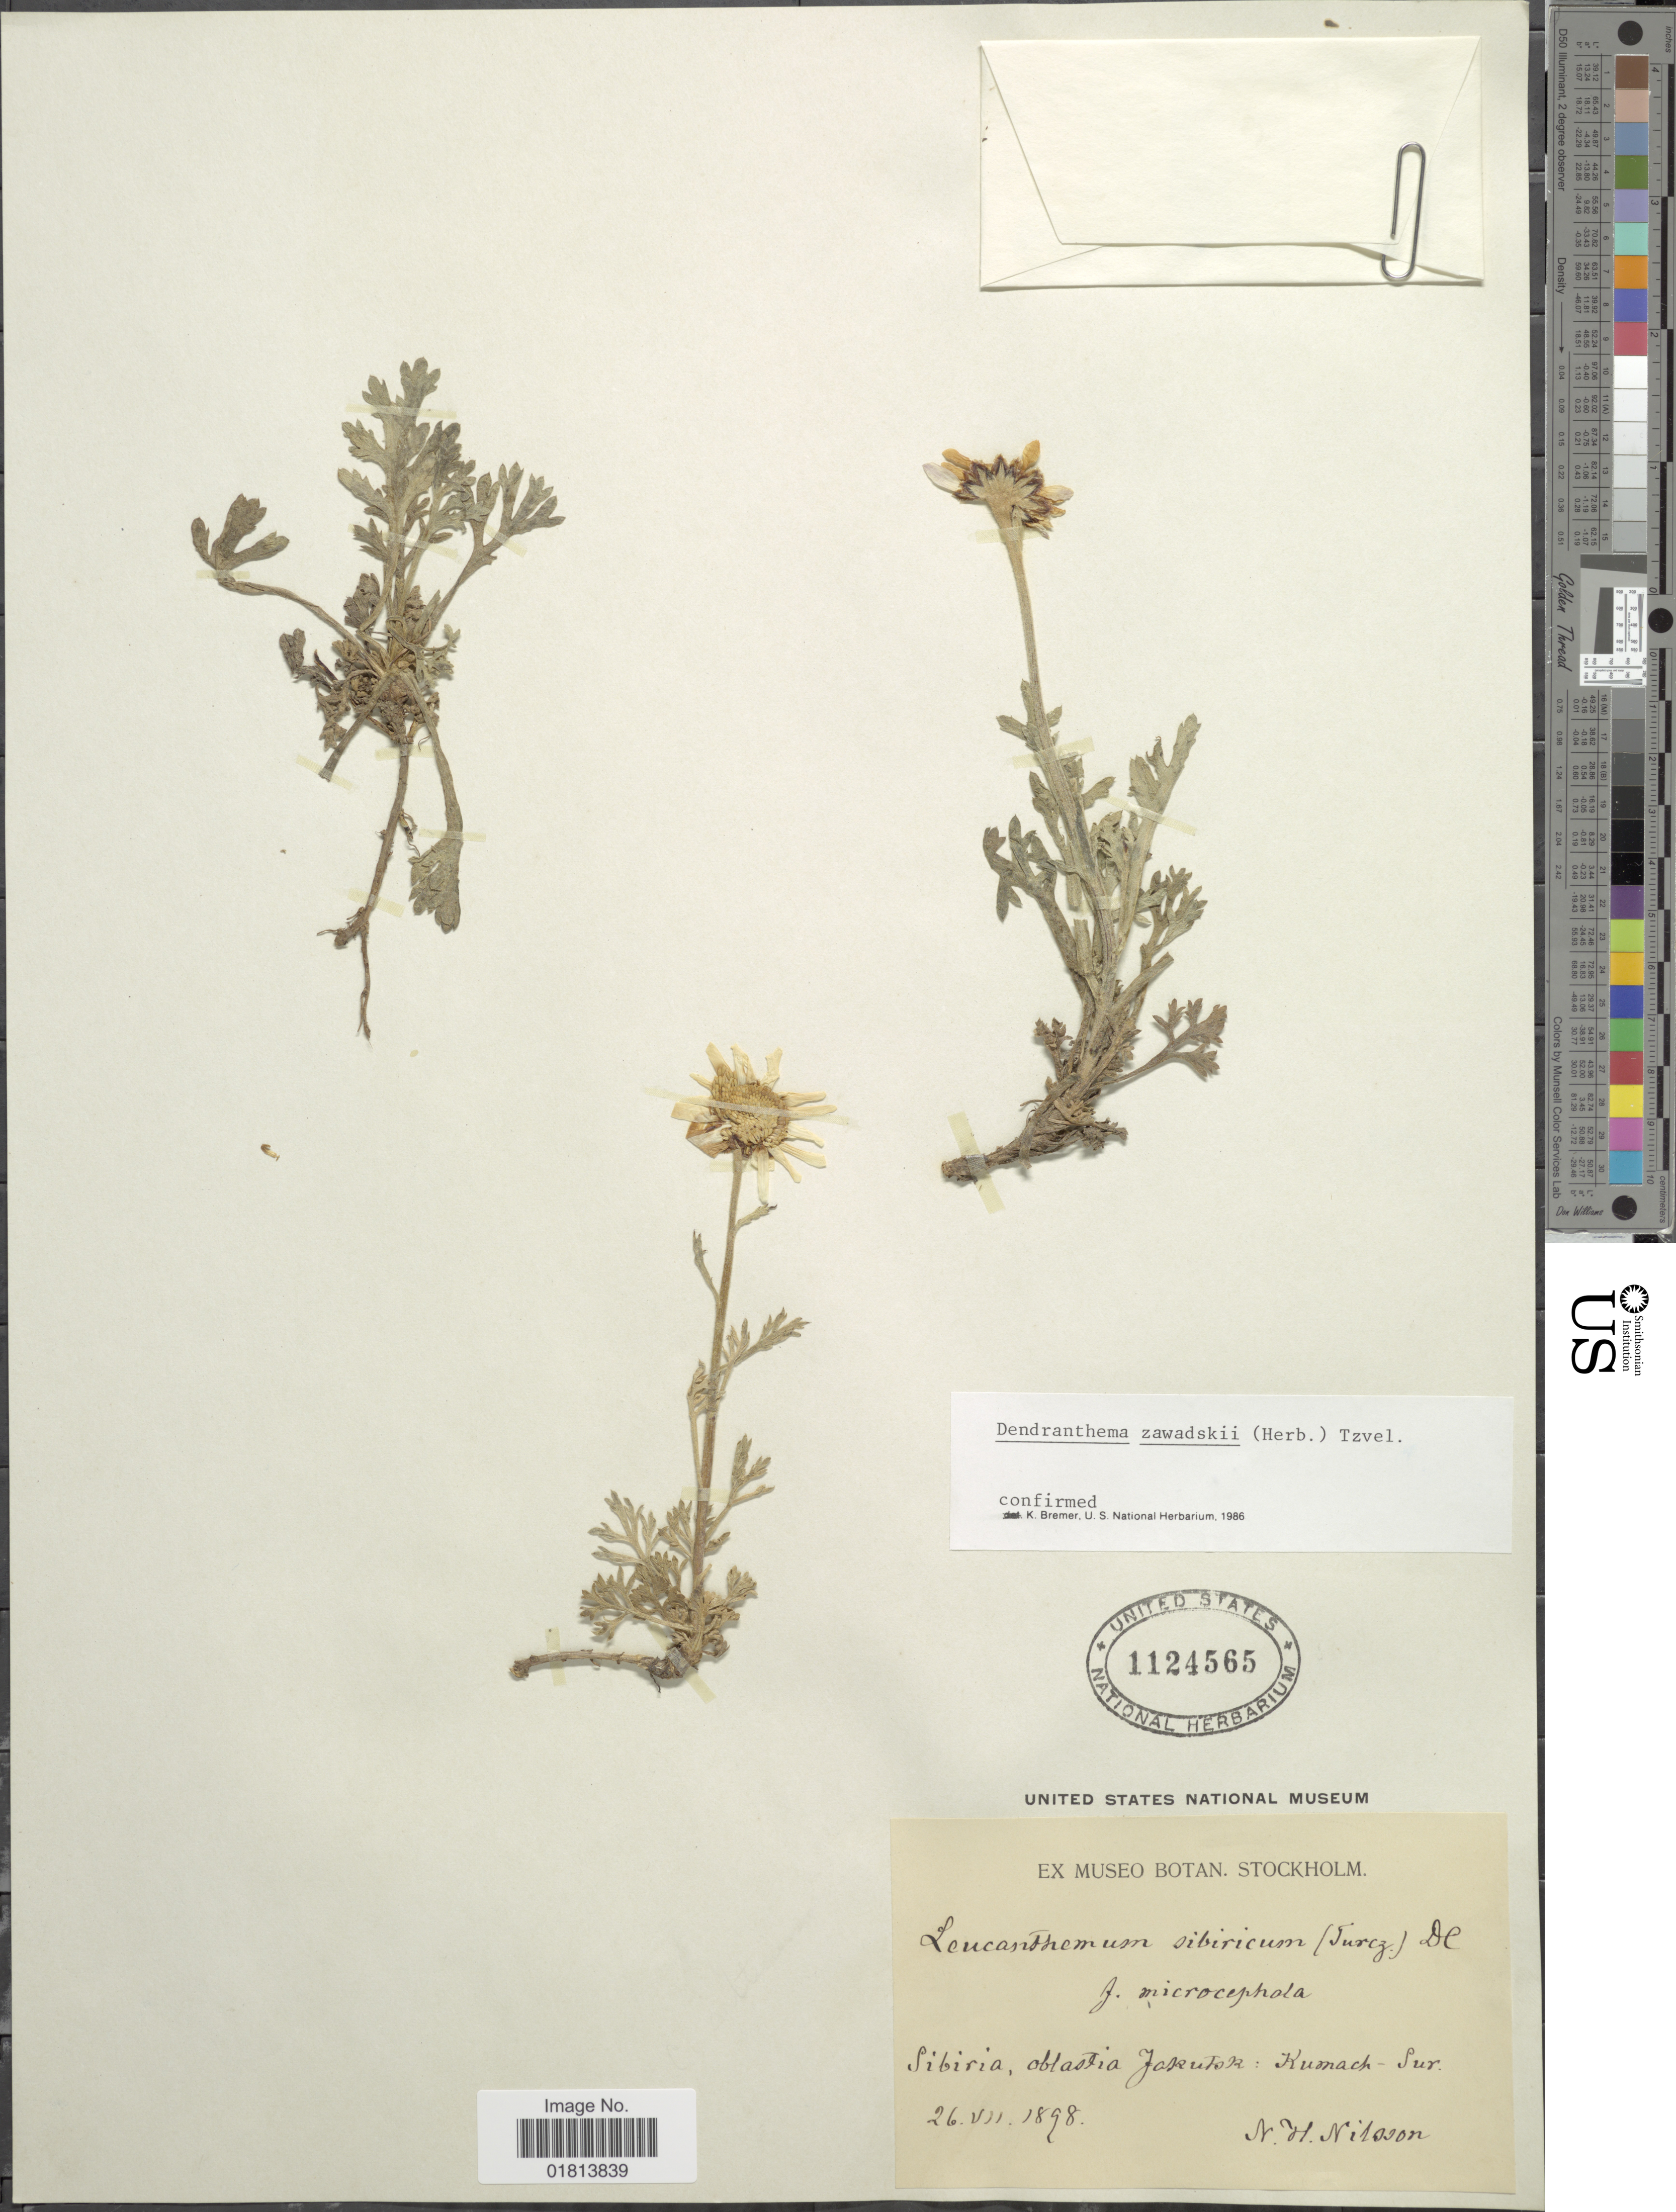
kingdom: Plantae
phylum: Tracheophyta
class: Magnoliopsida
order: Asterales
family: Asteraceae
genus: Dendranthema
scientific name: Dendranthema zawadskii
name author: (Herbich) Tzvelev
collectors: N. H. Nilsson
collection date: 1898-07-26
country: Russian Federation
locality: Sibiria, oblastia Jarubsk, Kumch-Sur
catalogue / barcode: US 1124565